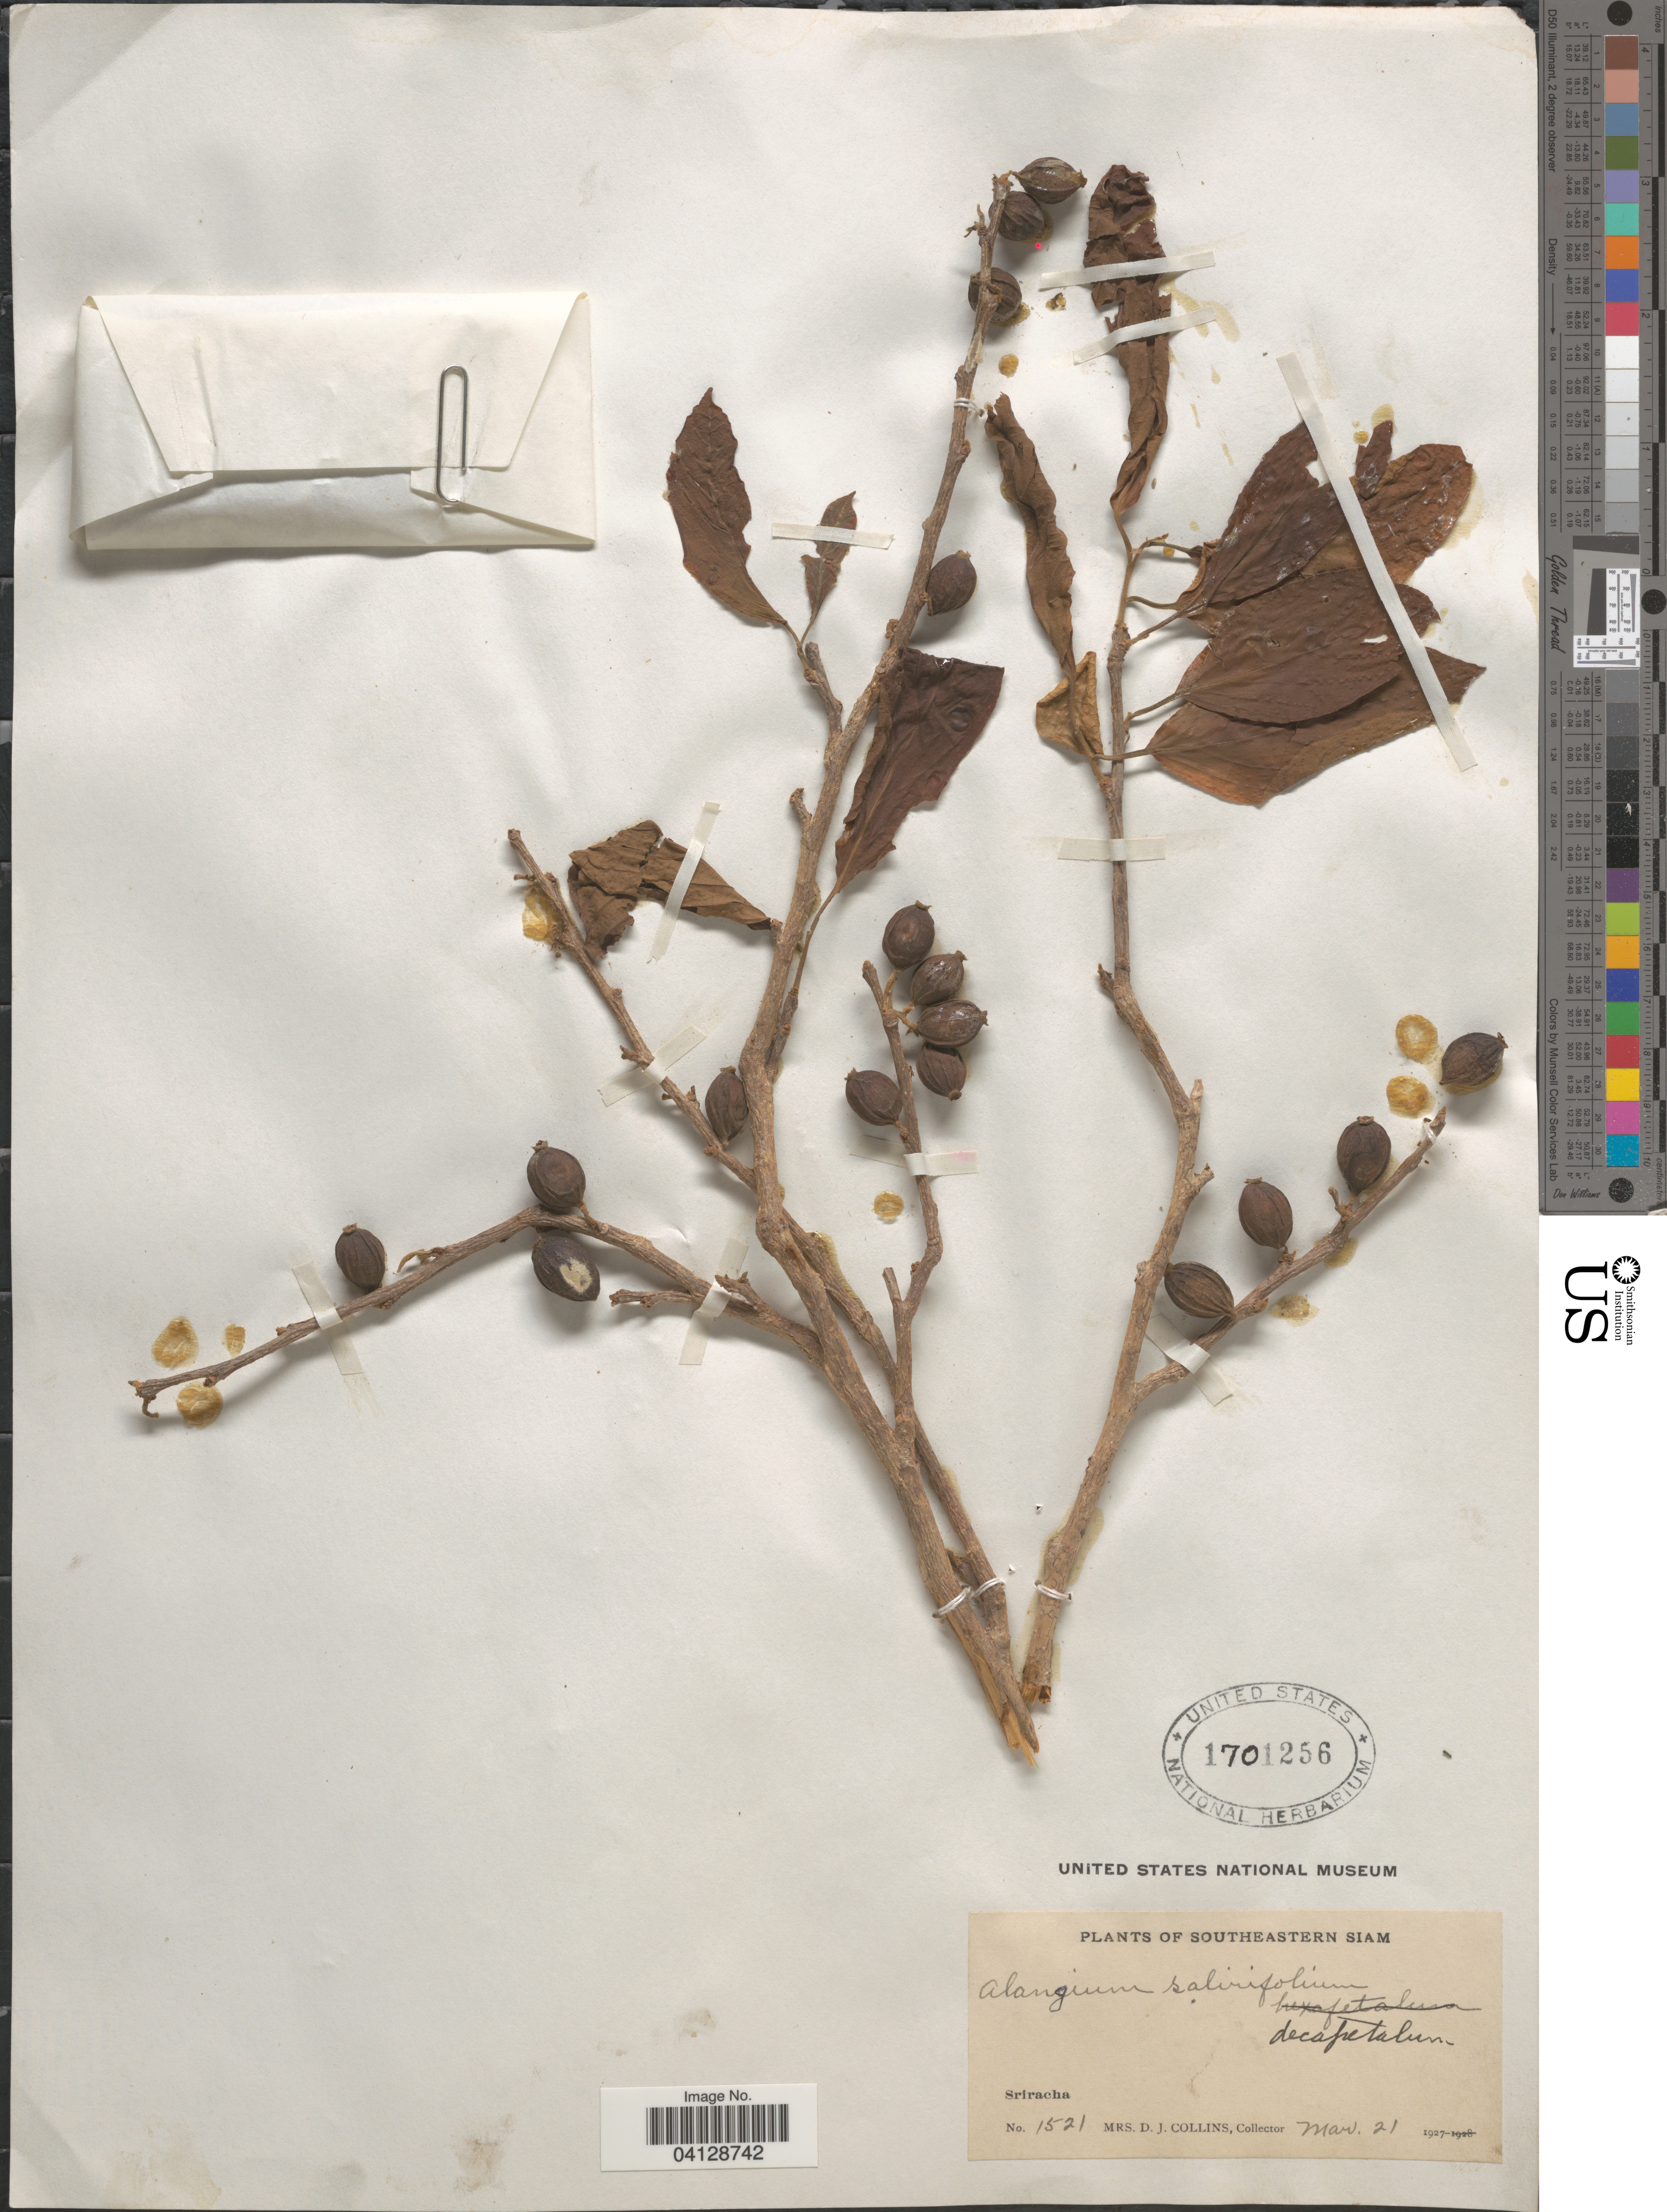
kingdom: Plantae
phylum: Tracheophyta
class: Magnoliopsida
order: Cornales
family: Cornaceae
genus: Alangium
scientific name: Alangium salviifolium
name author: (L. f.) Wangerin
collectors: Mrs. D. J. Collins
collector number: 1521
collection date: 1927-03-21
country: Thailand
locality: Southeastern Siam. Sriracha.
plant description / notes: Fruit temporarily sampled for micro-CT scanning.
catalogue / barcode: US 1701256